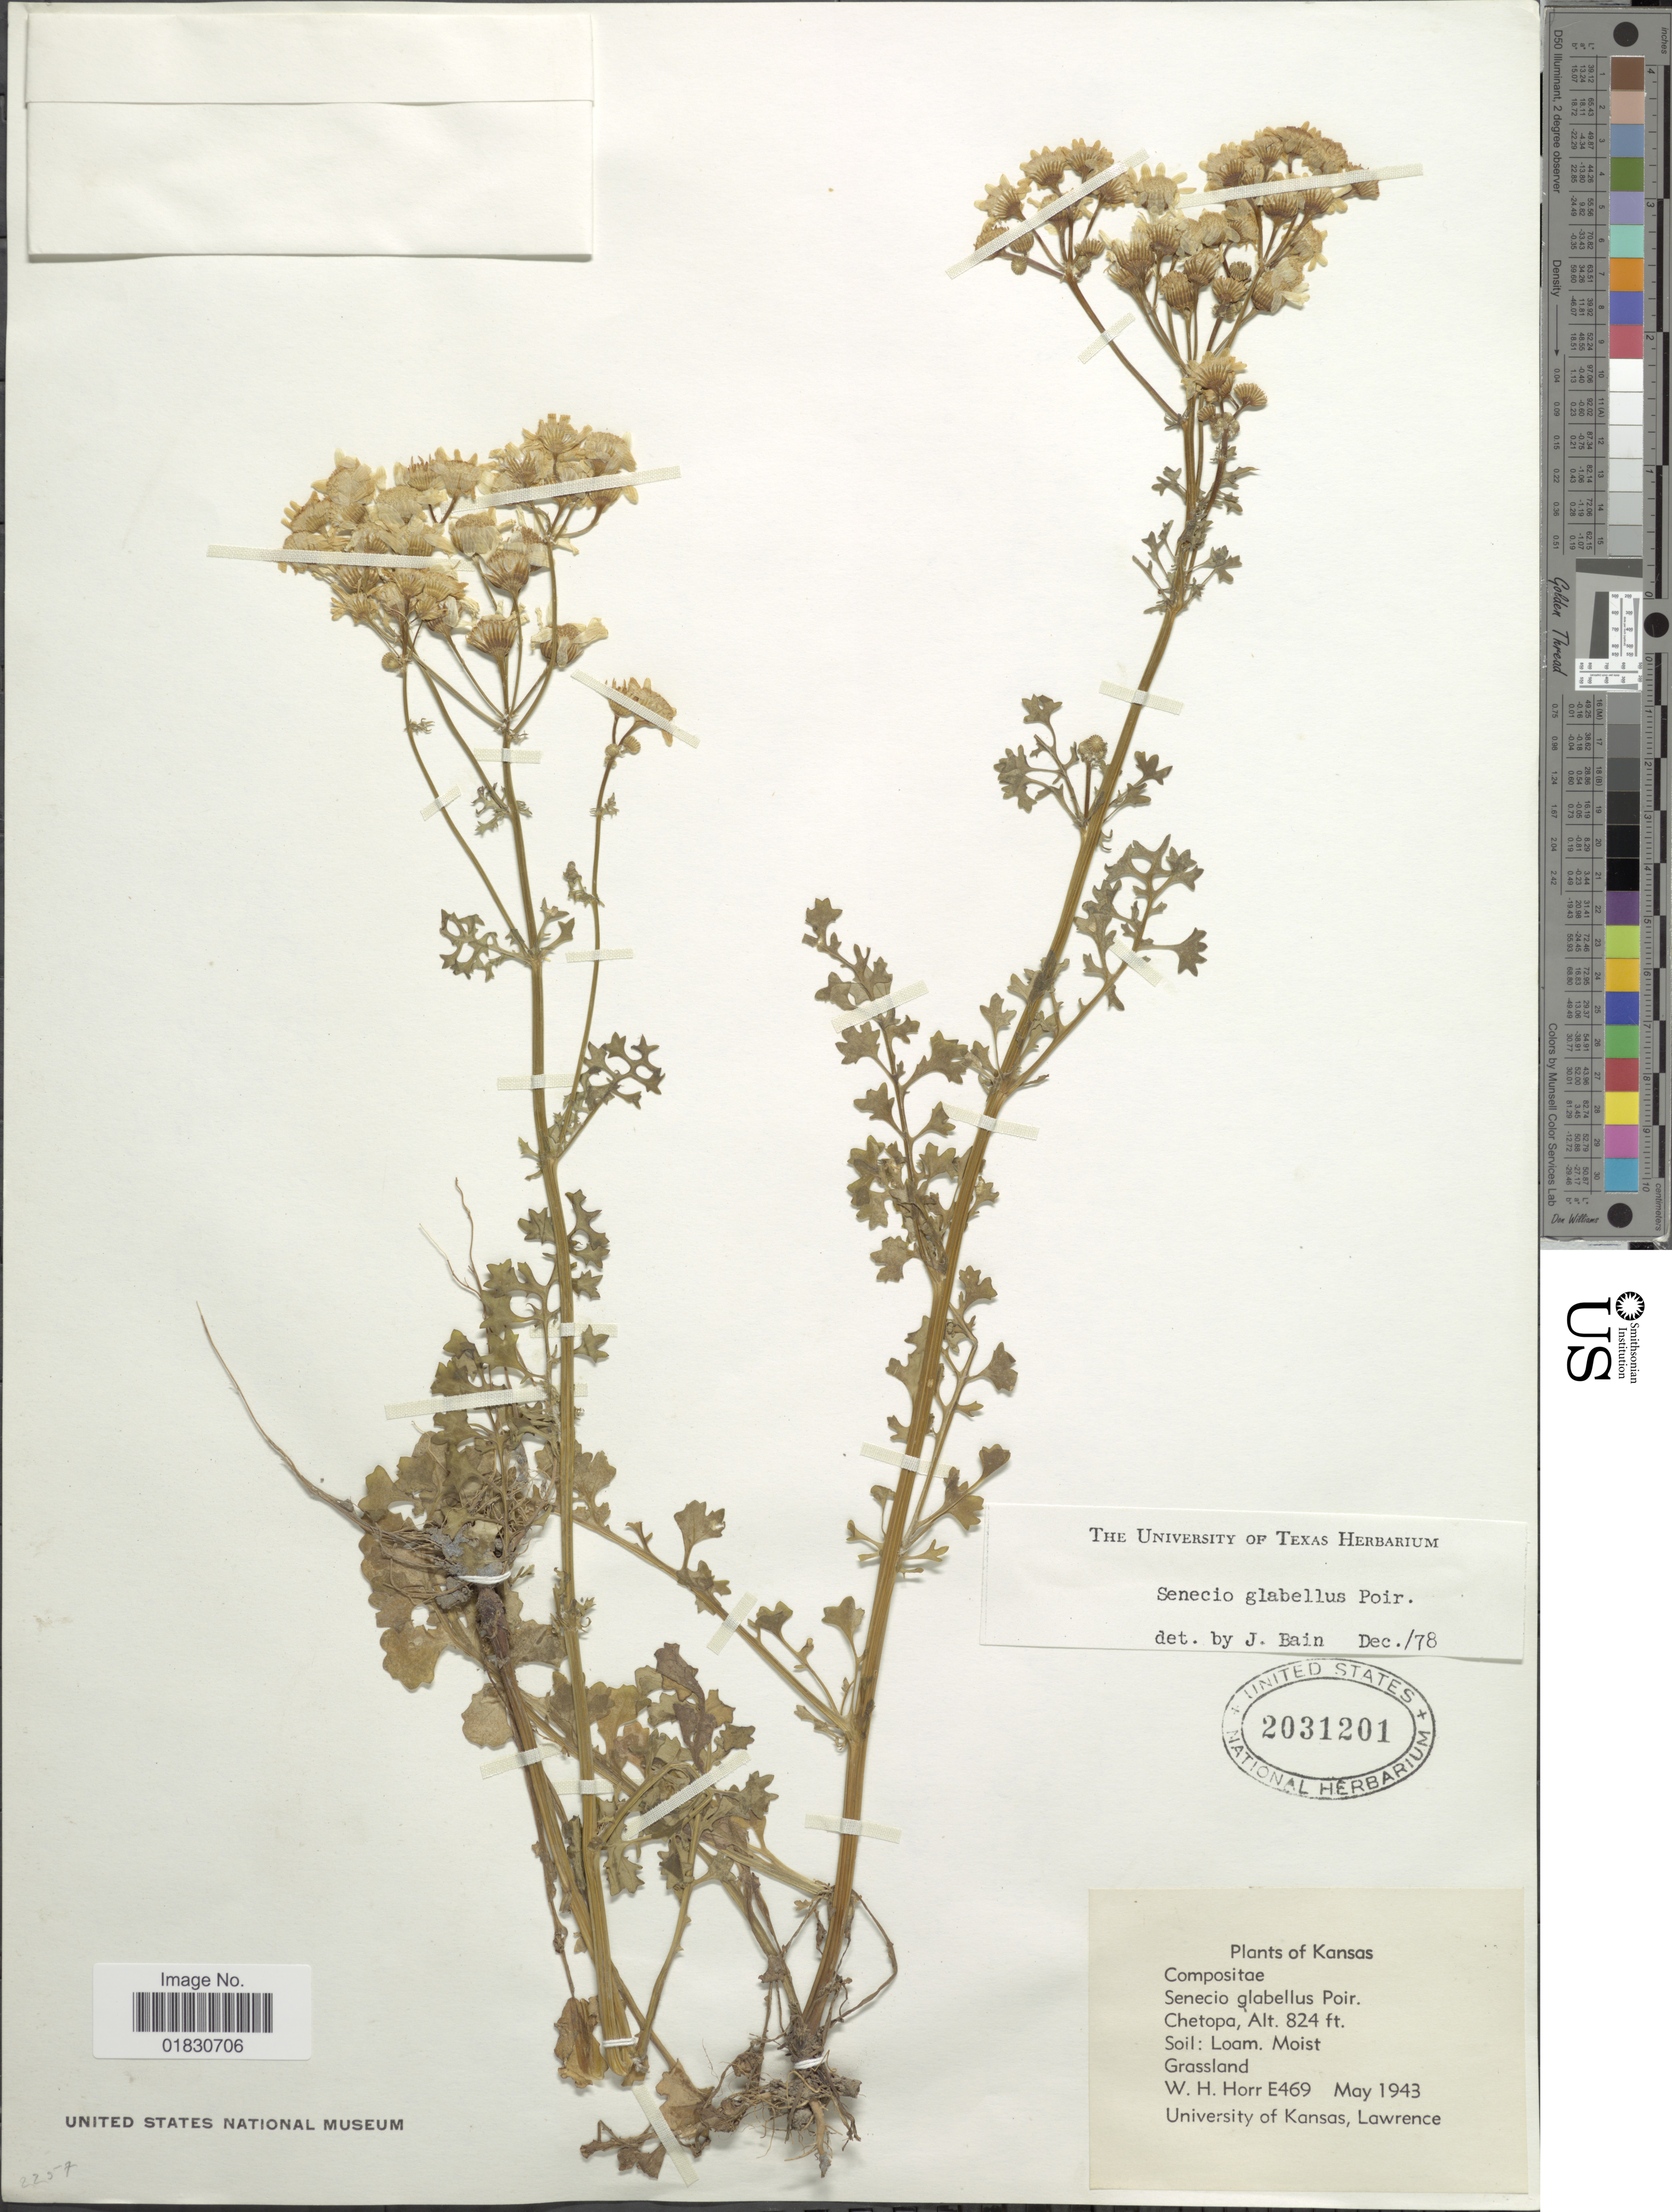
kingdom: Plantae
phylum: Tracheophyta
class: Magnoliopsida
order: Asterales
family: Asteraceae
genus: Packera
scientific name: Packera glabella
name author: (Poir.) C. Jeffrey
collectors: W. H. Horr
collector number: E469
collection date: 1943-05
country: United States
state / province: Kansas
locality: Chetopa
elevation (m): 251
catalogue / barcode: US 2031201